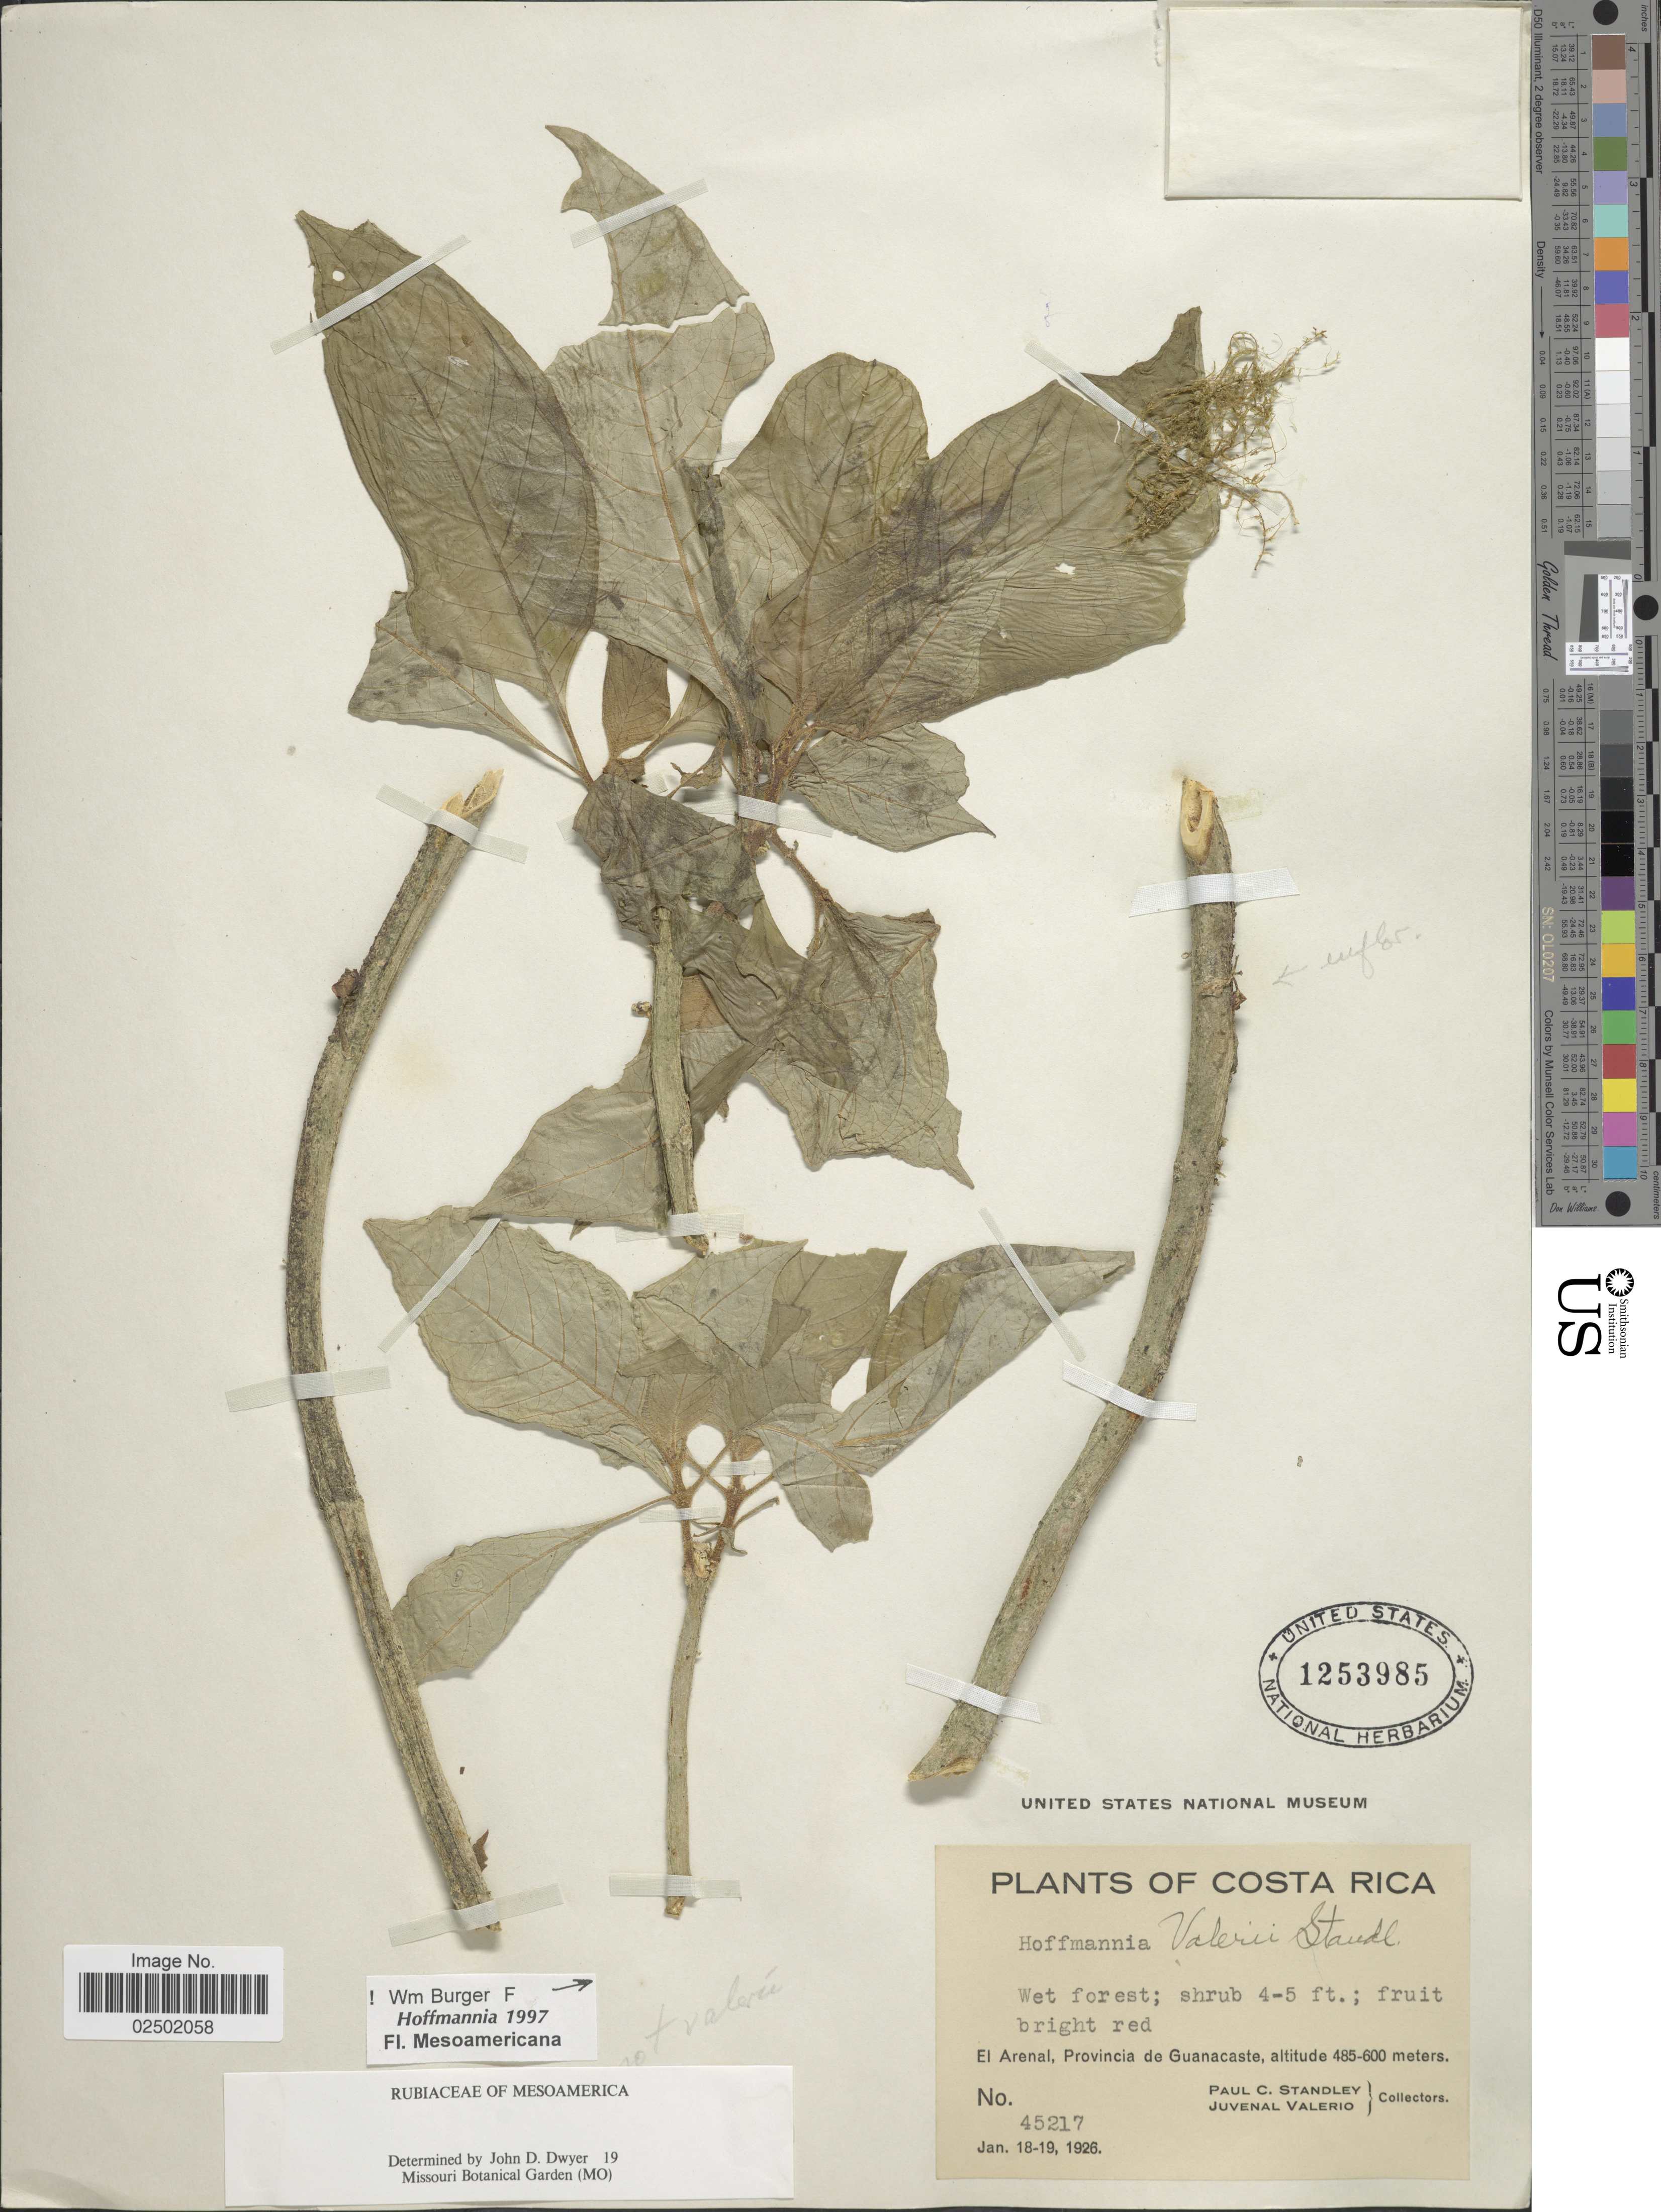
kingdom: Plantae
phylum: Tracheophyta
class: Magnoliopsida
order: Gentianales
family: Rubiaceae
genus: Hoffmannia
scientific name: Hoffmannia valerioi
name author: Standl.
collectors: P. C. Standley & J. Valerio R.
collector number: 45217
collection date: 1926-01-18/1926-01-19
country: Costa Rica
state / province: Guanacaste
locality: El Arenal, Provincia de Guanacaste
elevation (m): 485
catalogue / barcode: US 1253985